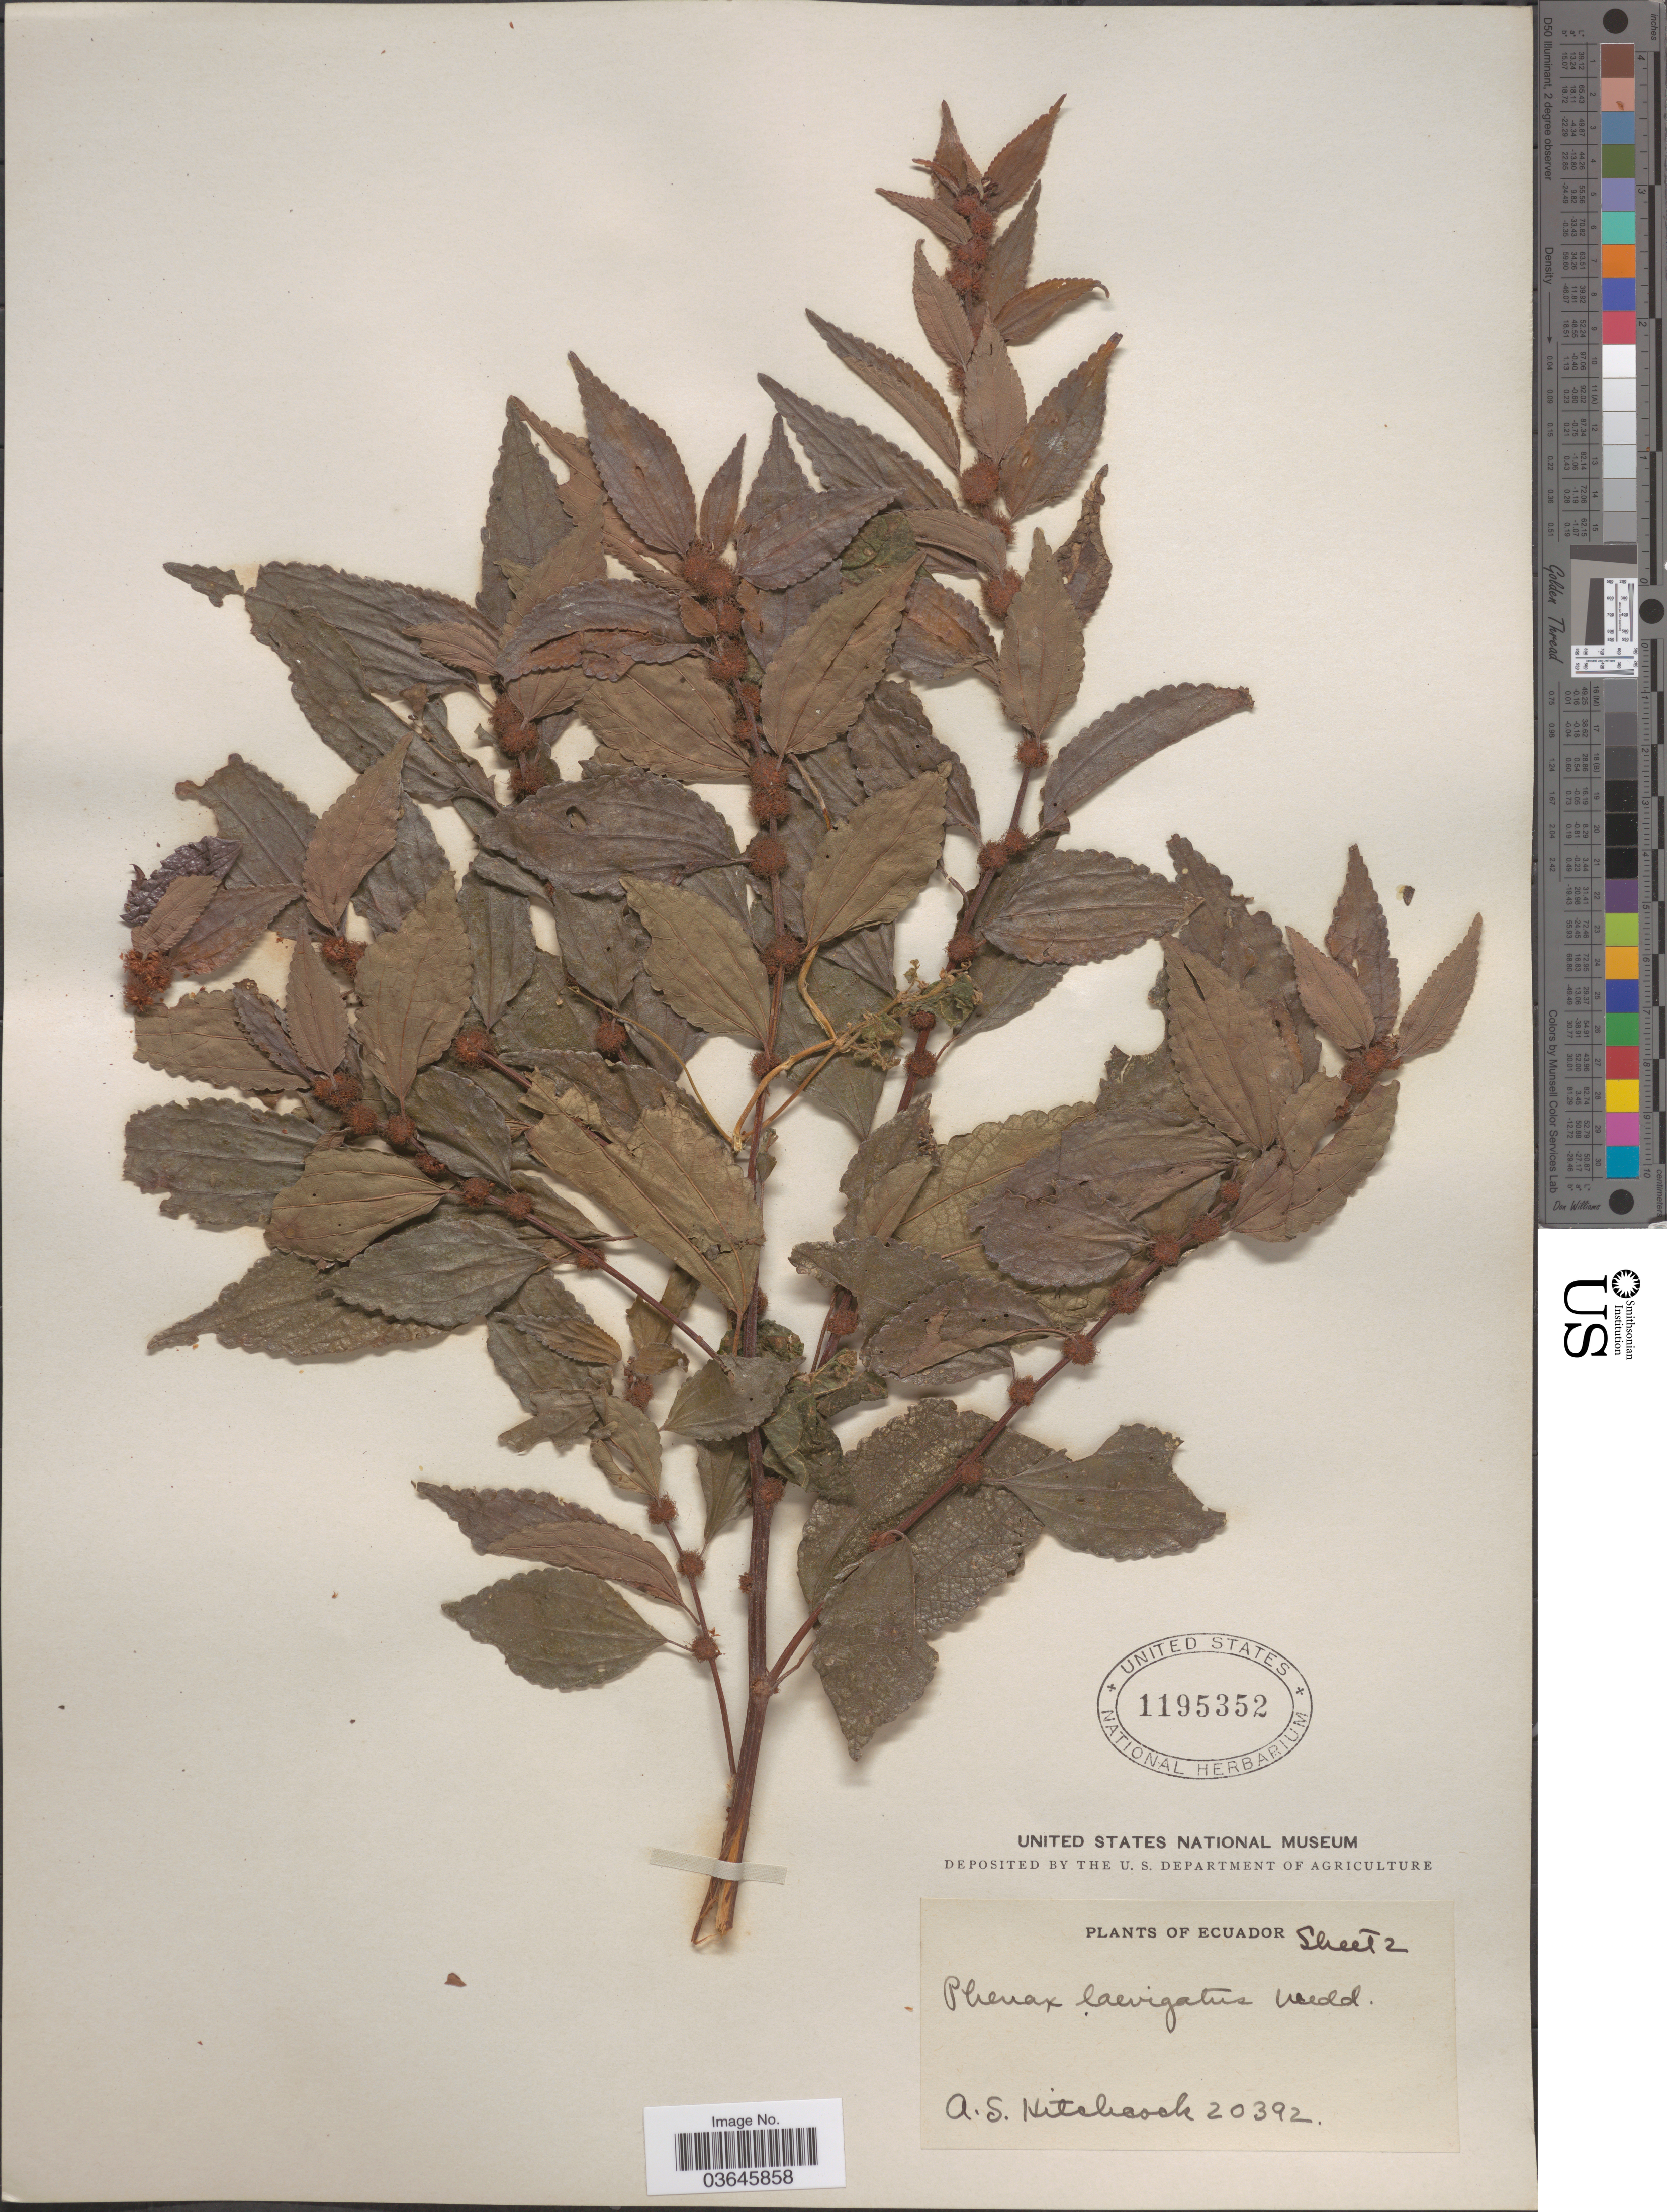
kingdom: Plantae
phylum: Tracheophyta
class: Magnoliopsida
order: Rosales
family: Urticaceae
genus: Phenax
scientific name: Phenax laevigatus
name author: Wedd.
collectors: A. S. Hitchcock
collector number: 20392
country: Ecuador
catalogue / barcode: US 1195352